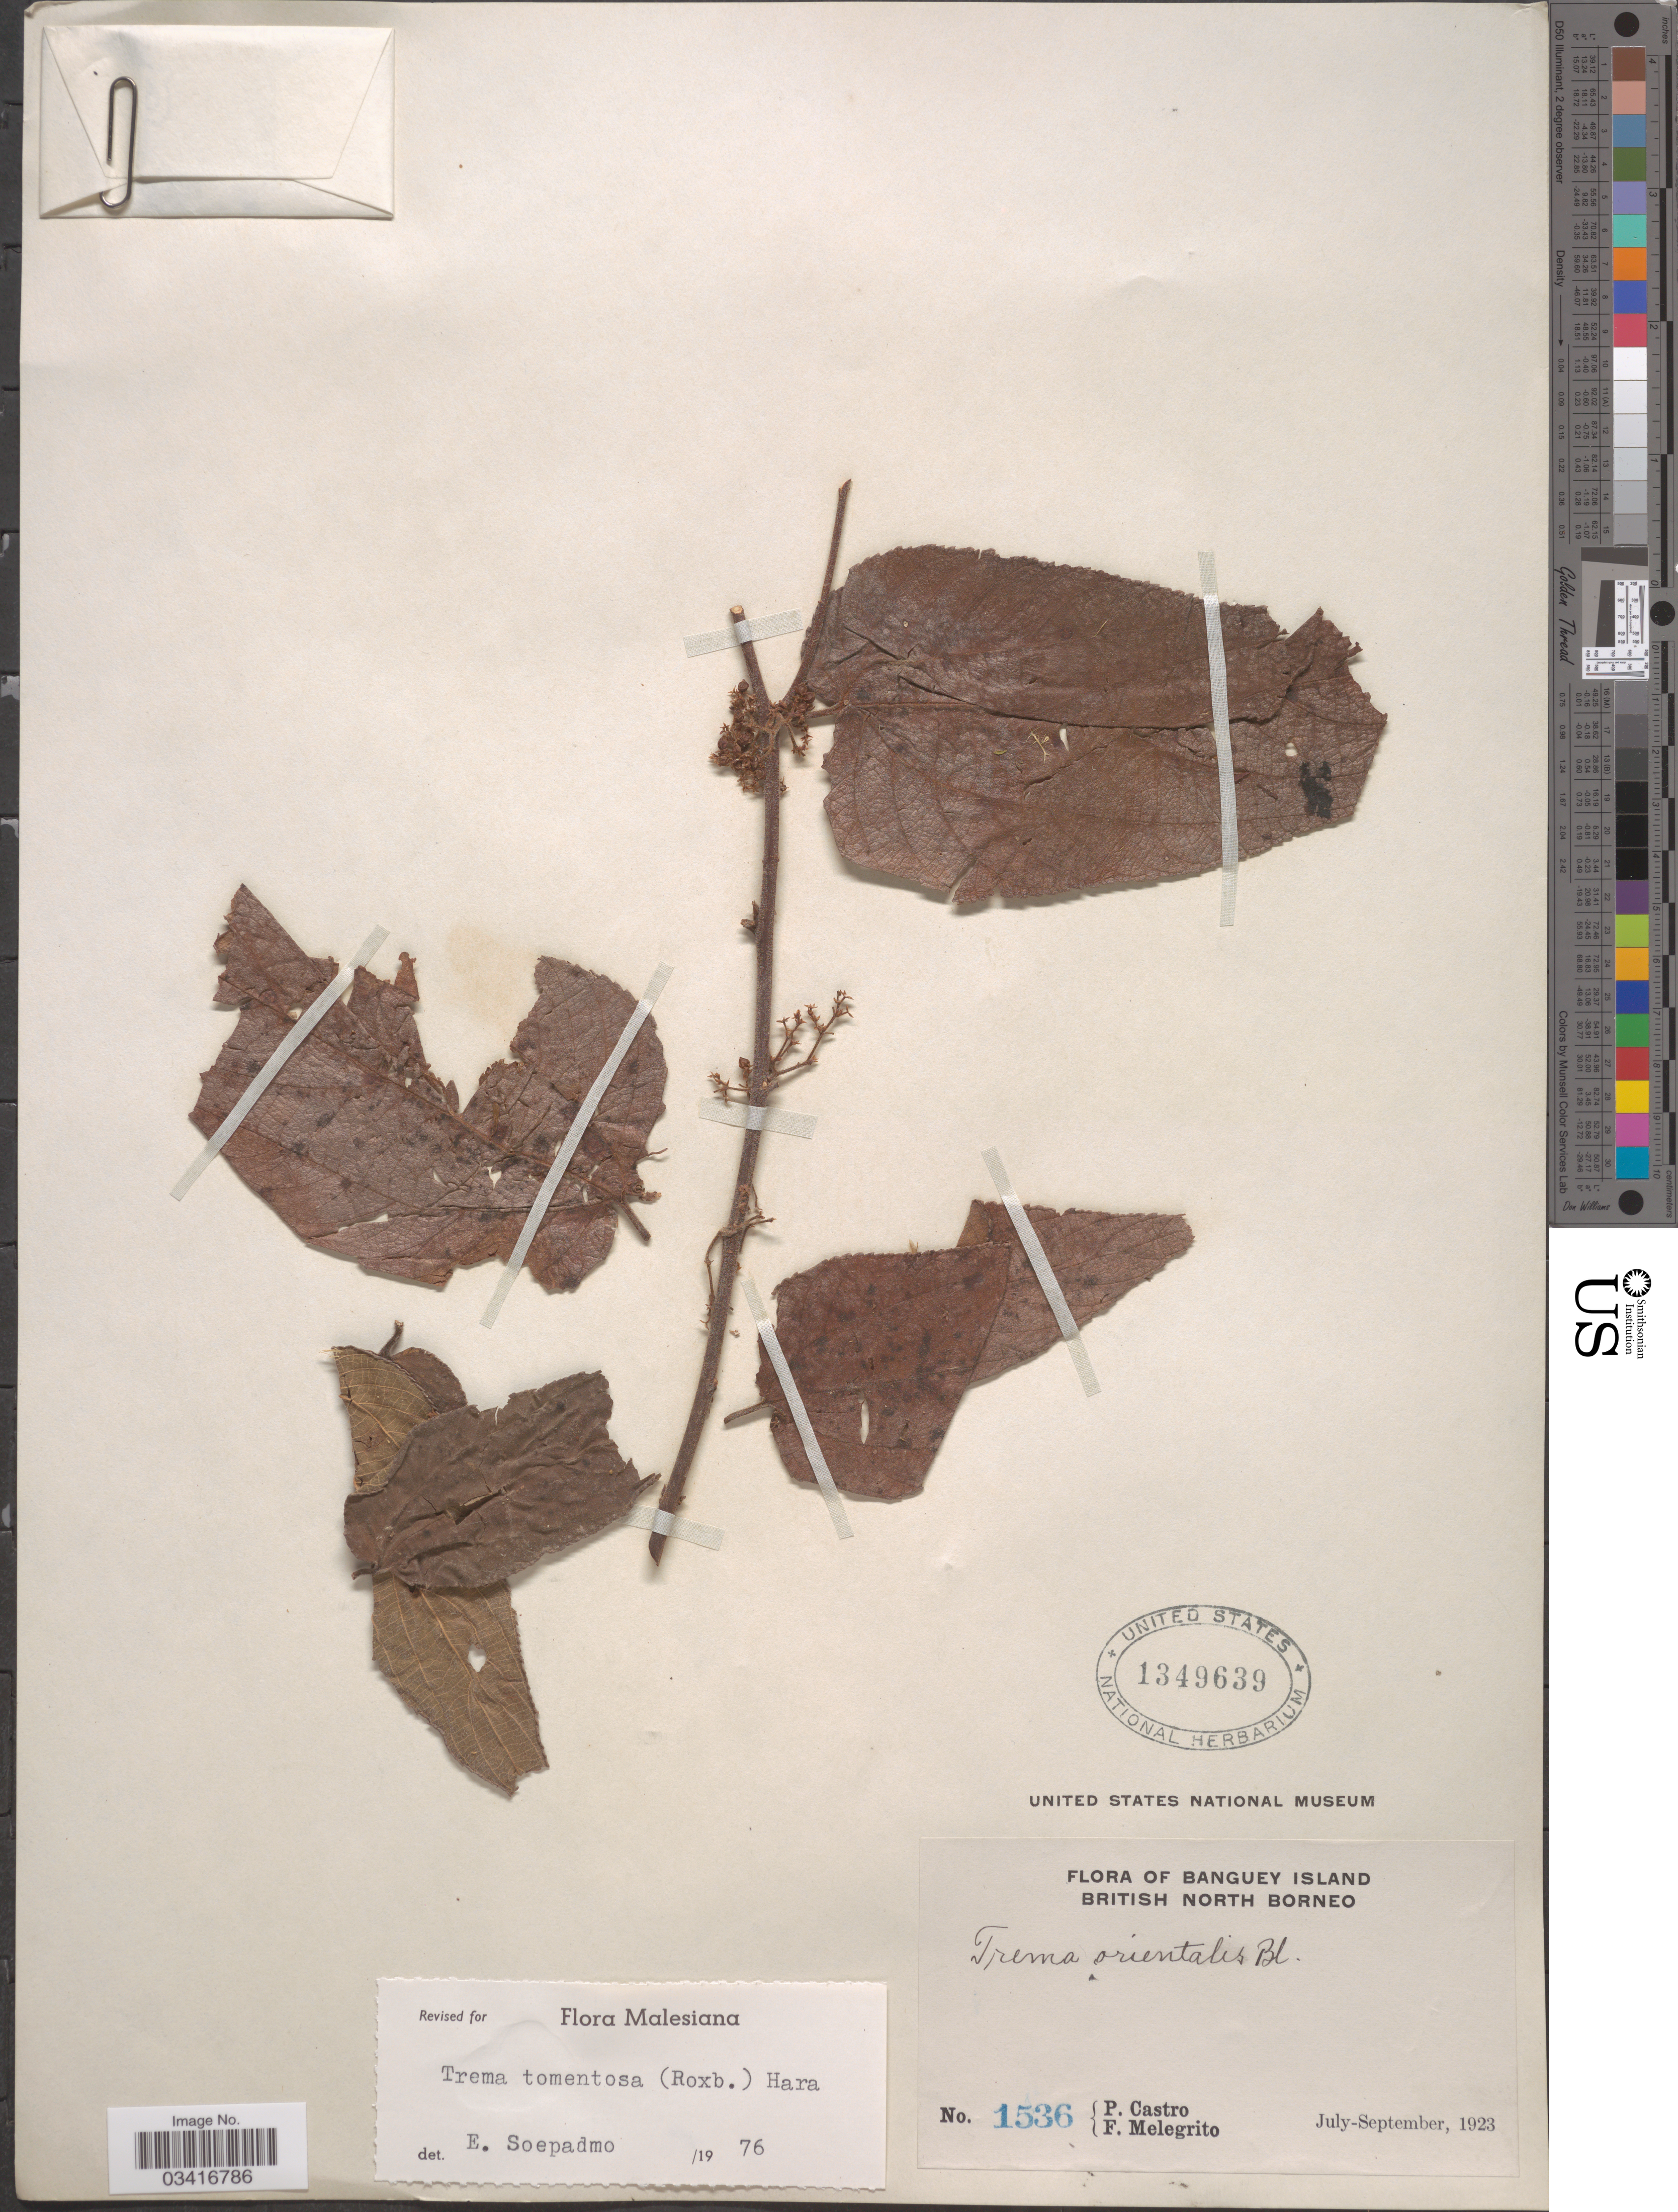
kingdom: Plantae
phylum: Tracheophyta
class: Magnoliopsida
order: Rosales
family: Cannabaceae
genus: Trema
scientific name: Trema tomentosum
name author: (Roxb.) Y. Hara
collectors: P. Castro & F. Melegrito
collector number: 1536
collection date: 1923-07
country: Malaysia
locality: Banguey Island. British North Borneo.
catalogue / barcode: US 1349639